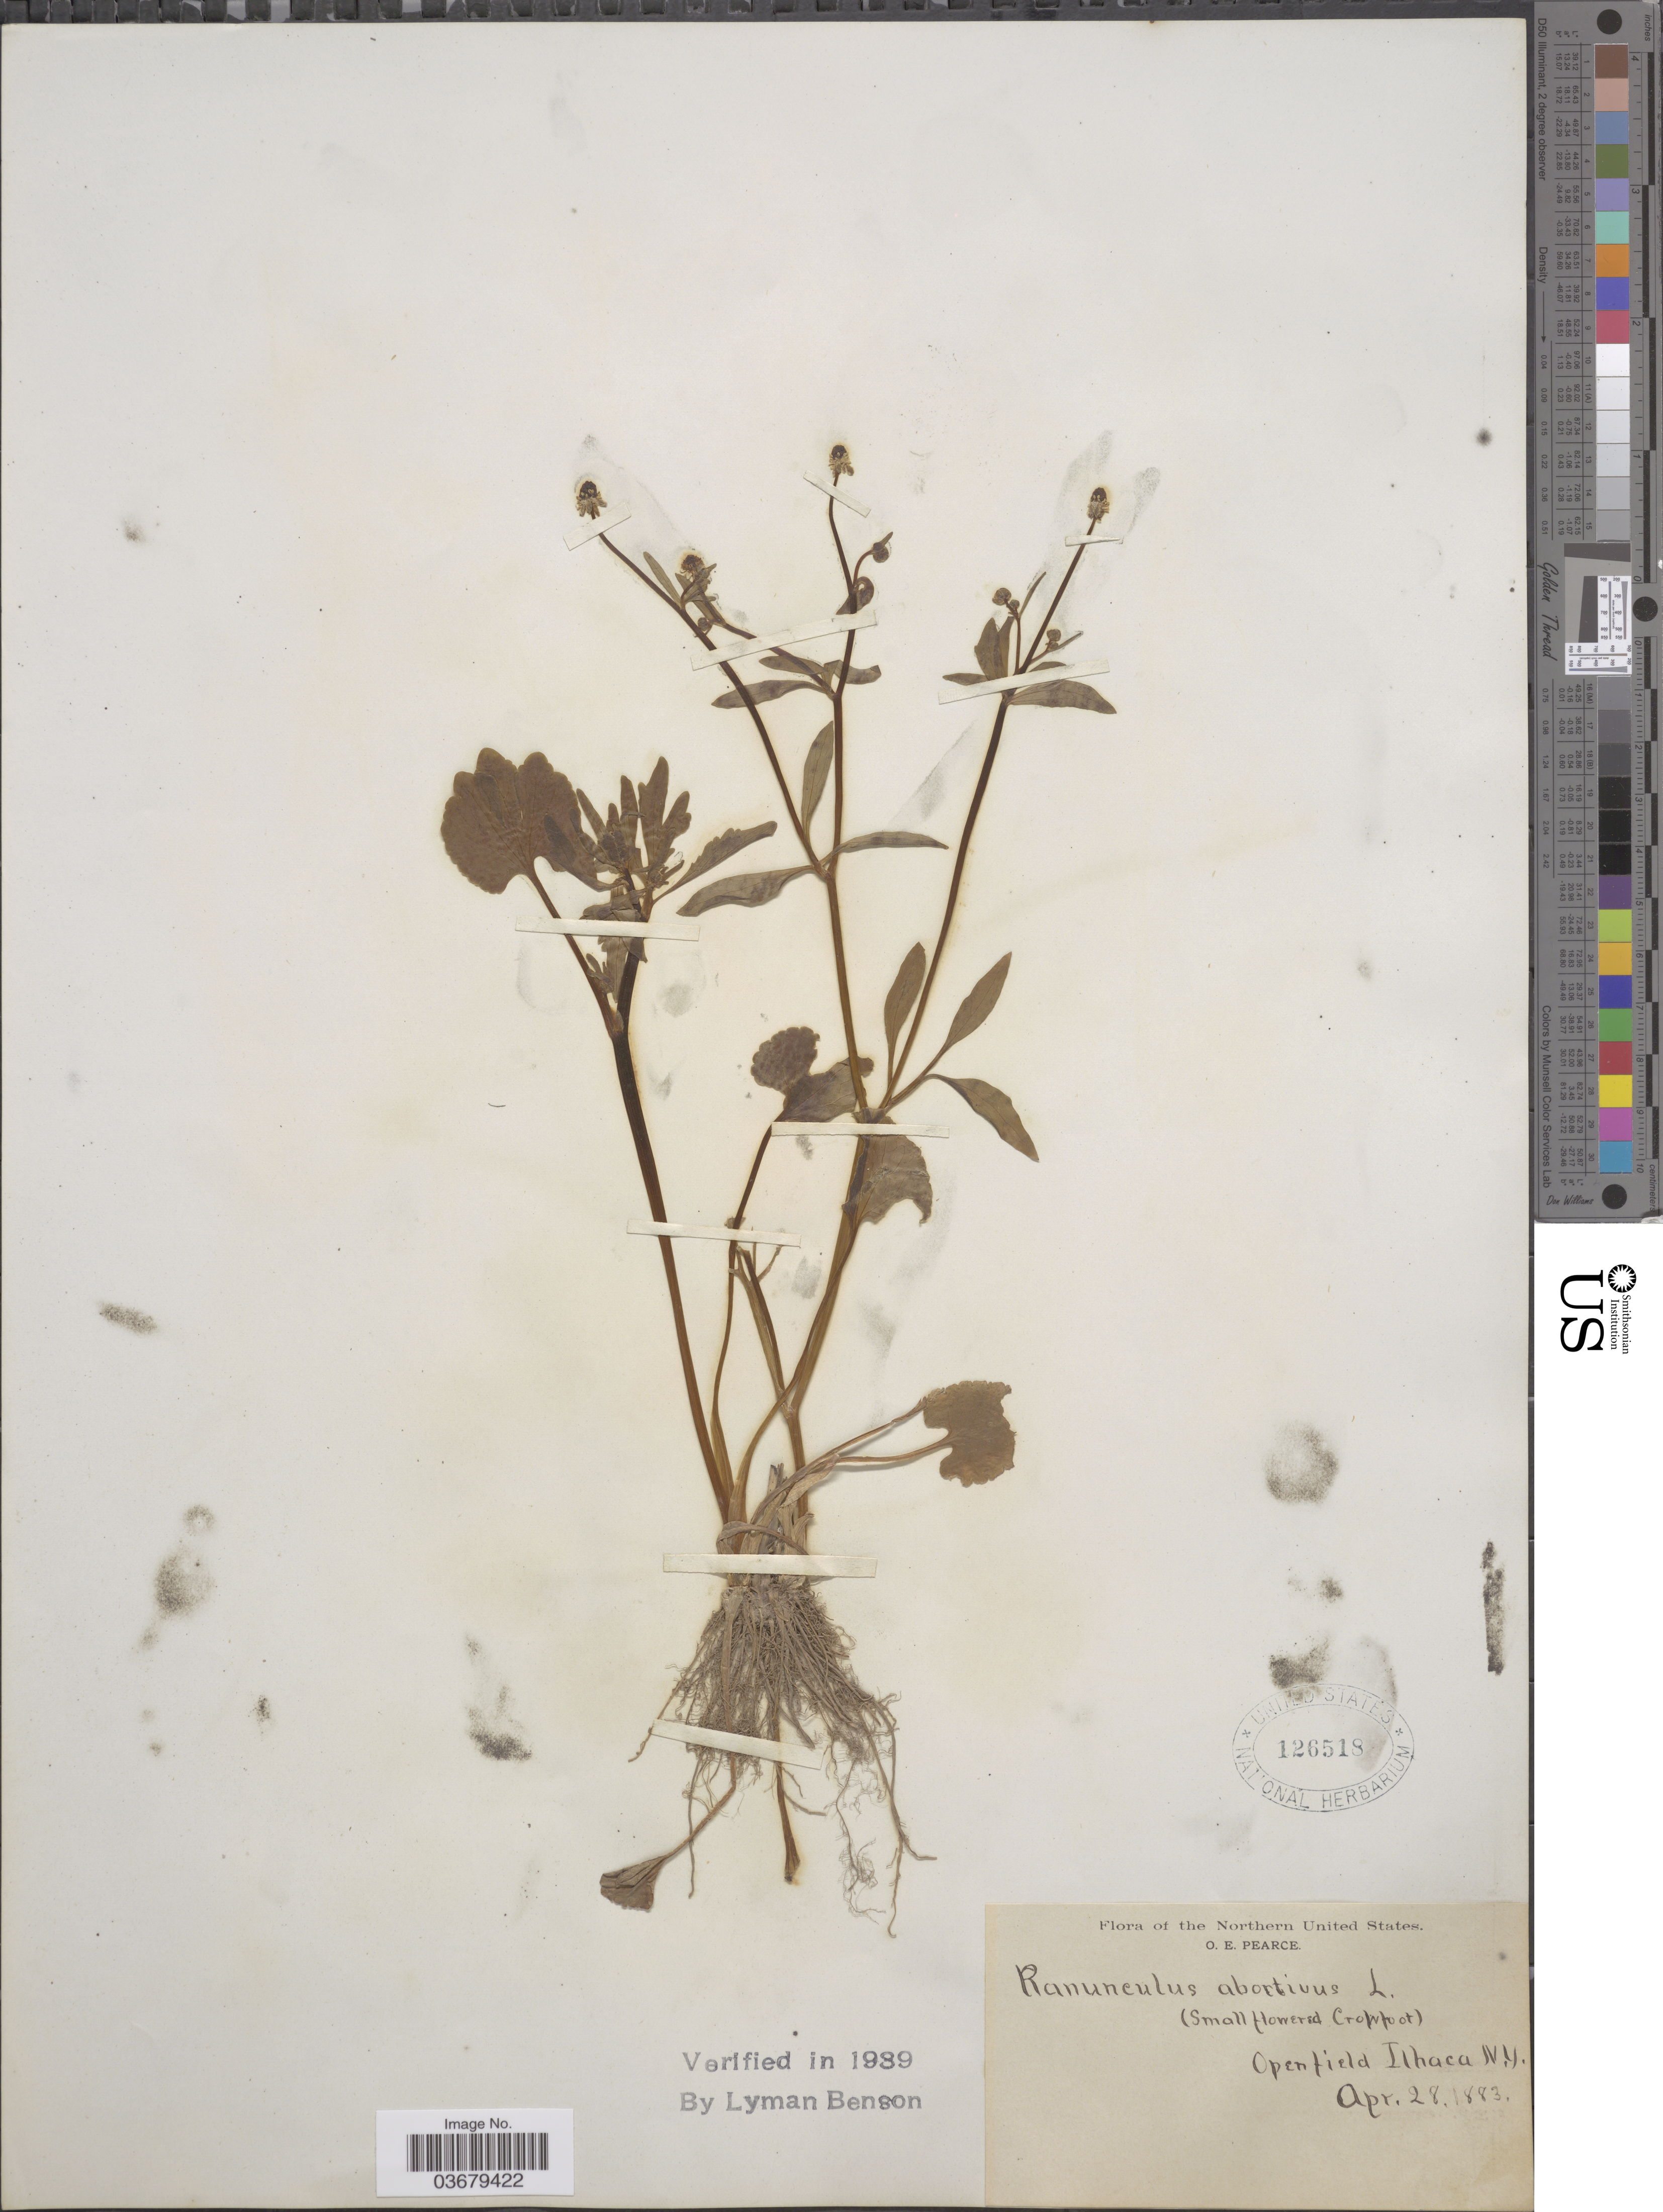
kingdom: Plantae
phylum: Tracheophyta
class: Magnoliopsida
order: Ranunculales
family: Ranunculaceae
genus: Ranunculus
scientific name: Ranunculus abortivus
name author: L.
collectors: O. E. Pearce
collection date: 1883-04-28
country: United States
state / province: New York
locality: Northern United States. Open field Ithaca.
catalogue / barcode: US 126518